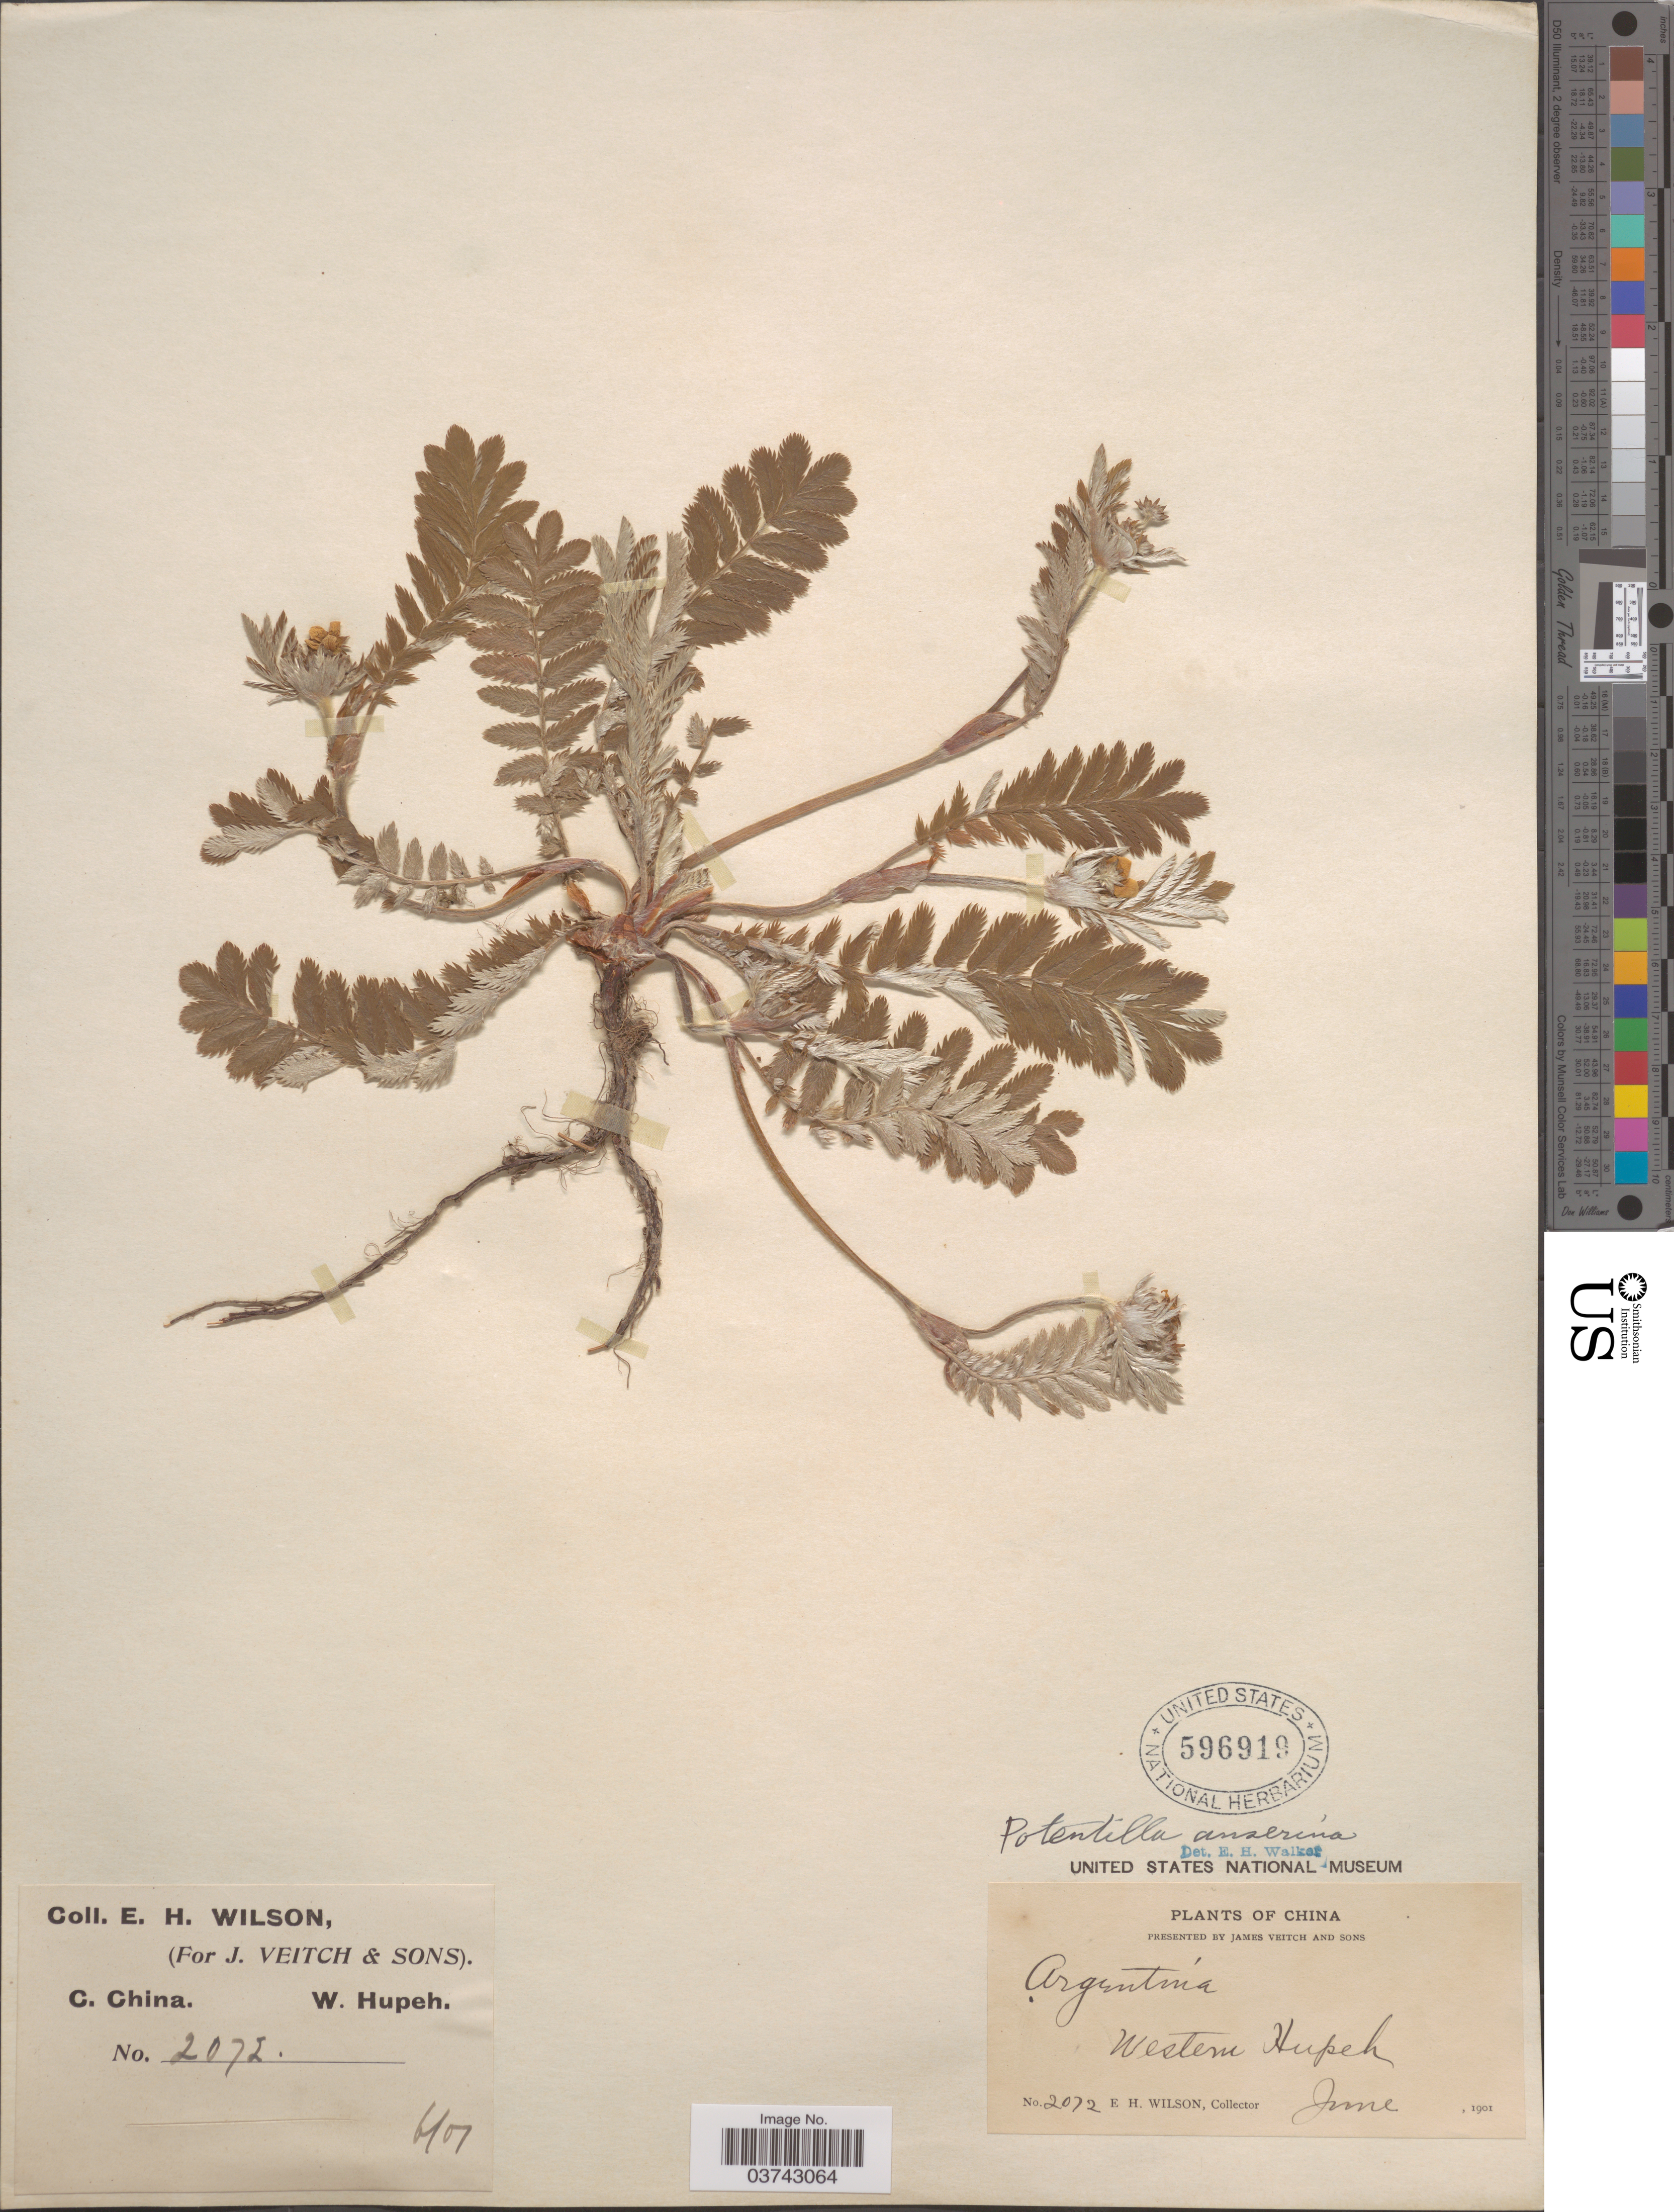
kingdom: Plantae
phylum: Tracheophyta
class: Magnoliopsida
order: Rosales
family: Rosaceae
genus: Argentina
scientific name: Argentina anserina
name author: (L.) Rydb.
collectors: E. Wilson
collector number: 2072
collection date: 1901-06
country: China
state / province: Hubei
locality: C. China, Western Hupeh.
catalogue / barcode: US 596919